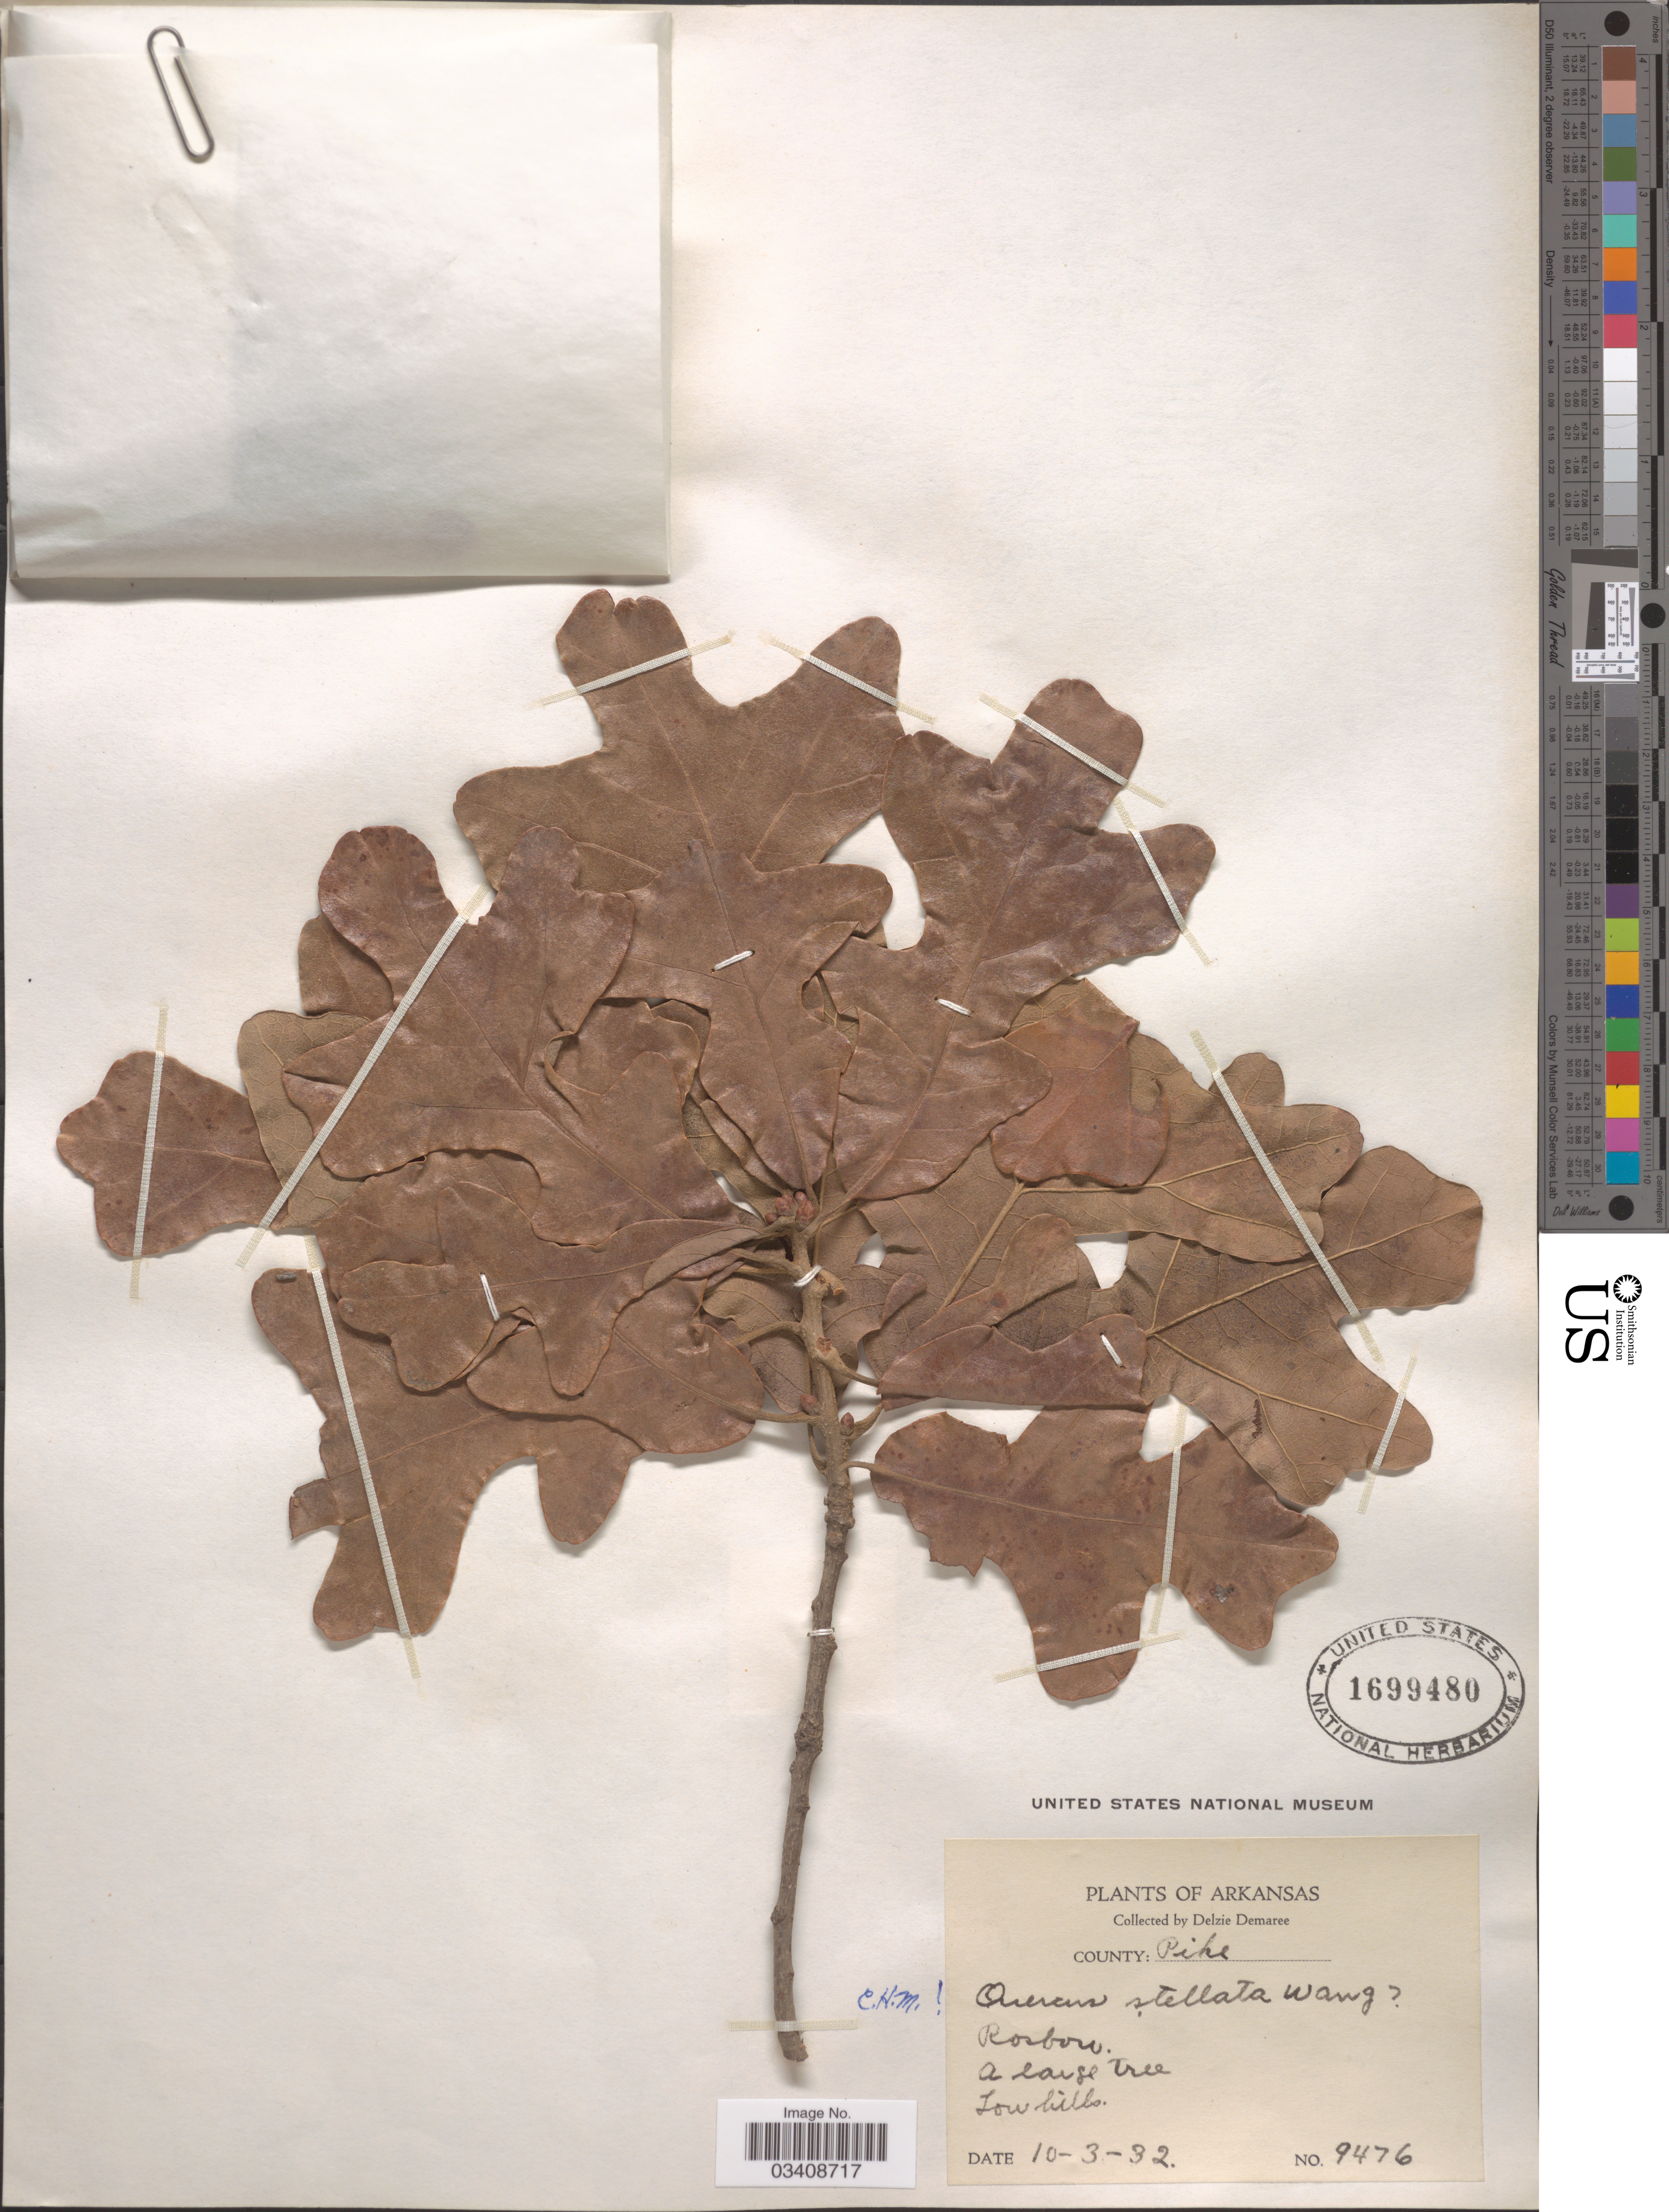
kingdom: Plantae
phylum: Tracheophyta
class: Magnoliopsida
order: Fagales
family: Fagaceae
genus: Quercus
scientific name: Quercus stellata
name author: Wangenh.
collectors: D. Demaree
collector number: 9476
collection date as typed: Transcribed d/m/y: 3/10/32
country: United States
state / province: Arkansas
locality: County: Pike. Rosboro.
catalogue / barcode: US 1699480